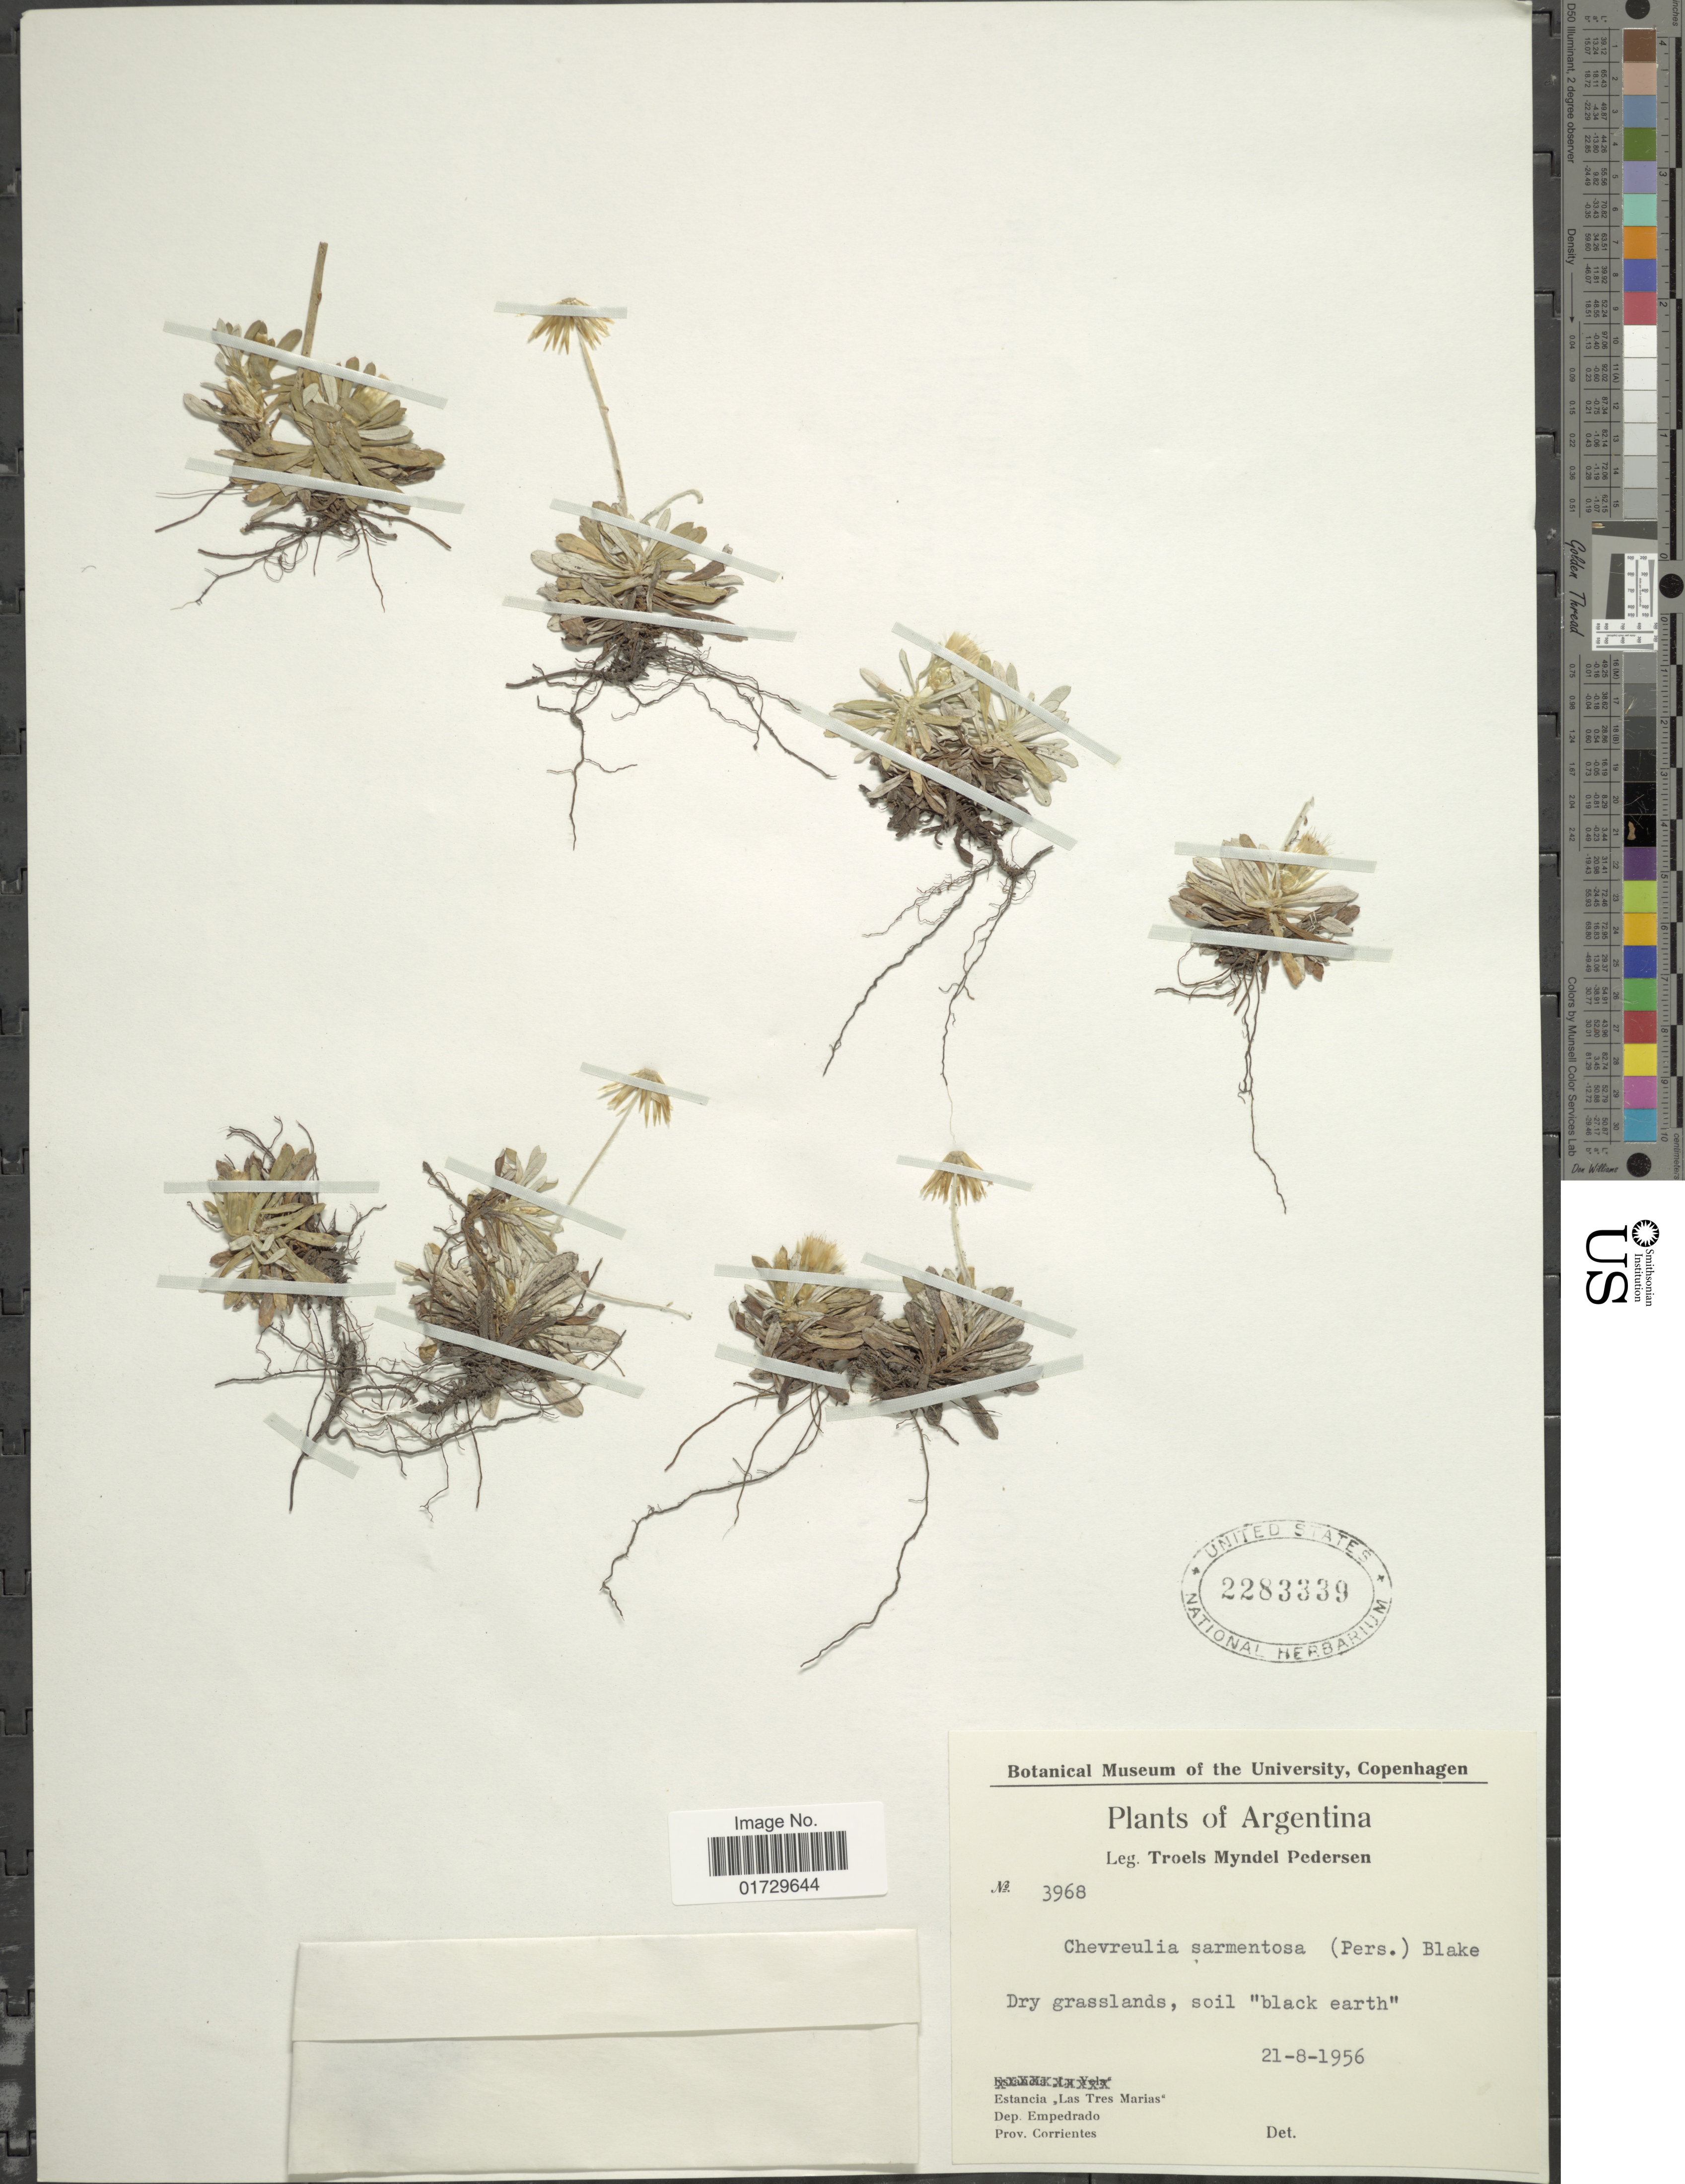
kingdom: Plantae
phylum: Tracheophyta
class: Magnoliopsida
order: Asterales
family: Asteraceae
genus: Chevreulia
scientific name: Chevreulia sarmentosa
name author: (Pers.) S.F. Blake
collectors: T. Pederson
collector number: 3968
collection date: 1956-08-21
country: Argentina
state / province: Corrientes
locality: Estancia, "Las Tres Marias" , Dep. Empedrado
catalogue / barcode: US 2283339